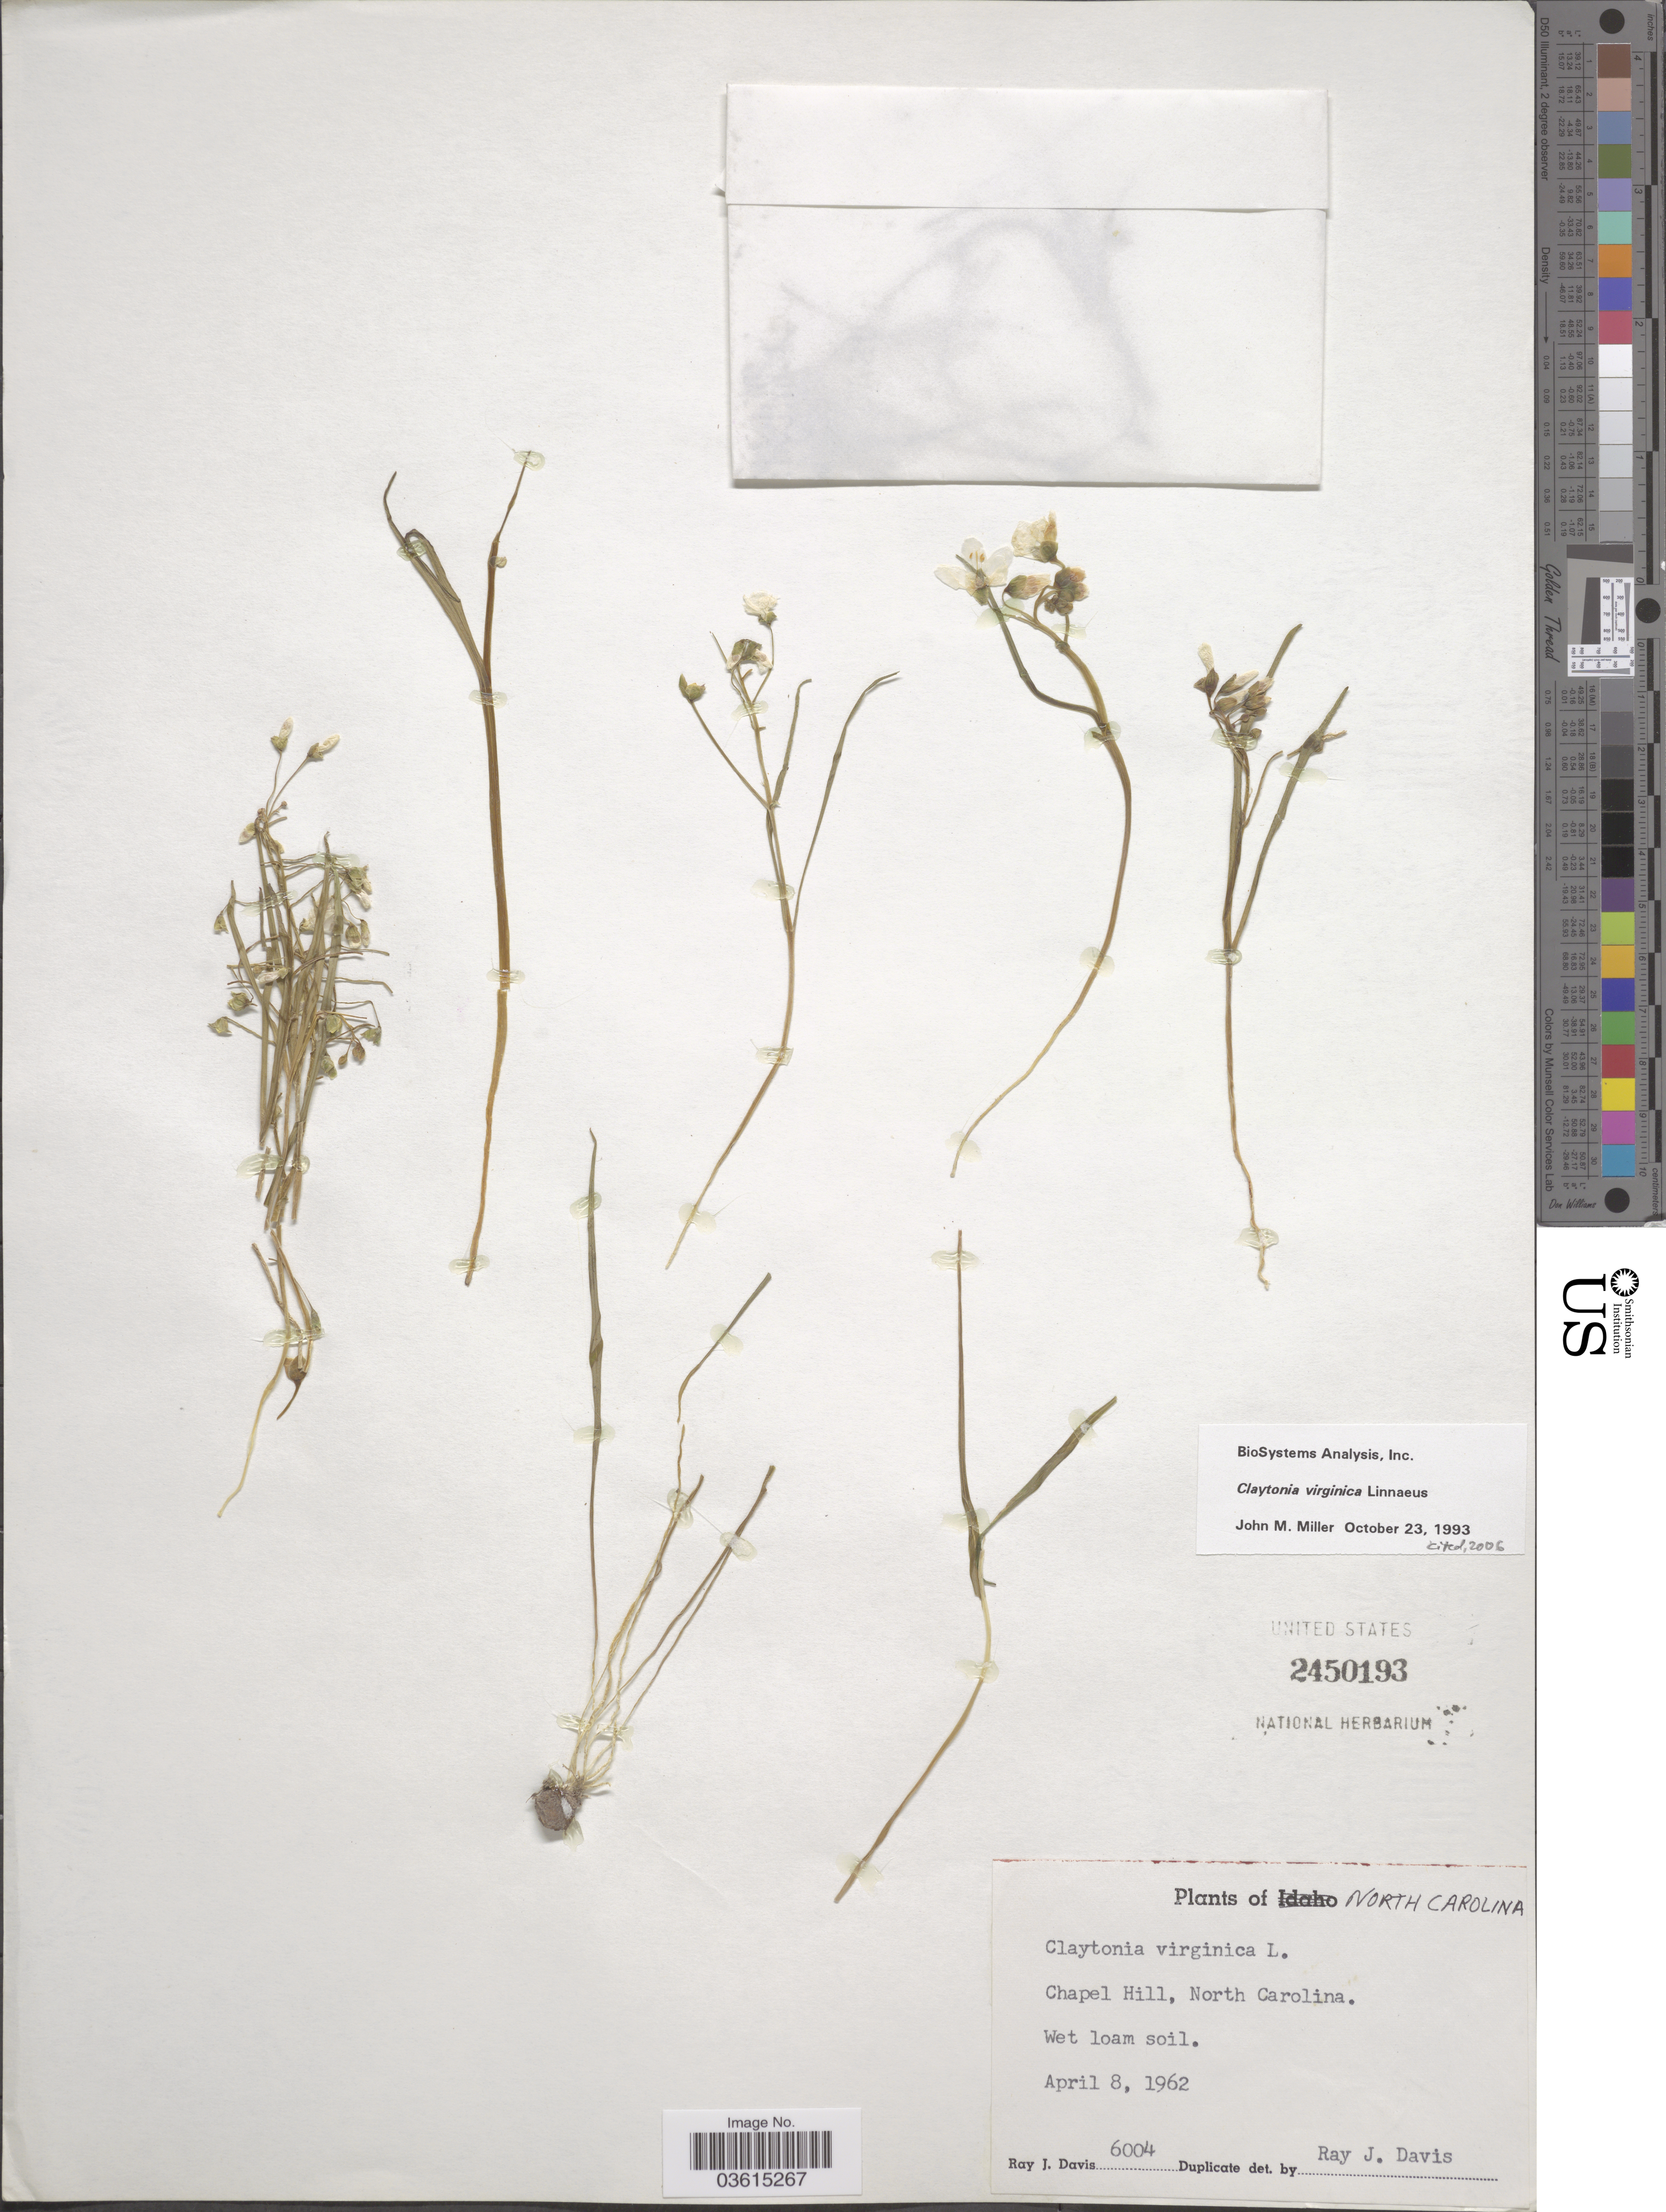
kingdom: Plantae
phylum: Tracheophyta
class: Magnoliopsida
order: Caryophyllales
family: Montiaceae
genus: Claytonia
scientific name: Claytonia virginica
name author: L.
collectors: R. Davis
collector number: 6004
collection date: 1962-04-08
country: United States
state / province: North Carolina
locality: Chapel Hill.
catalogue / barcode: US 2450193